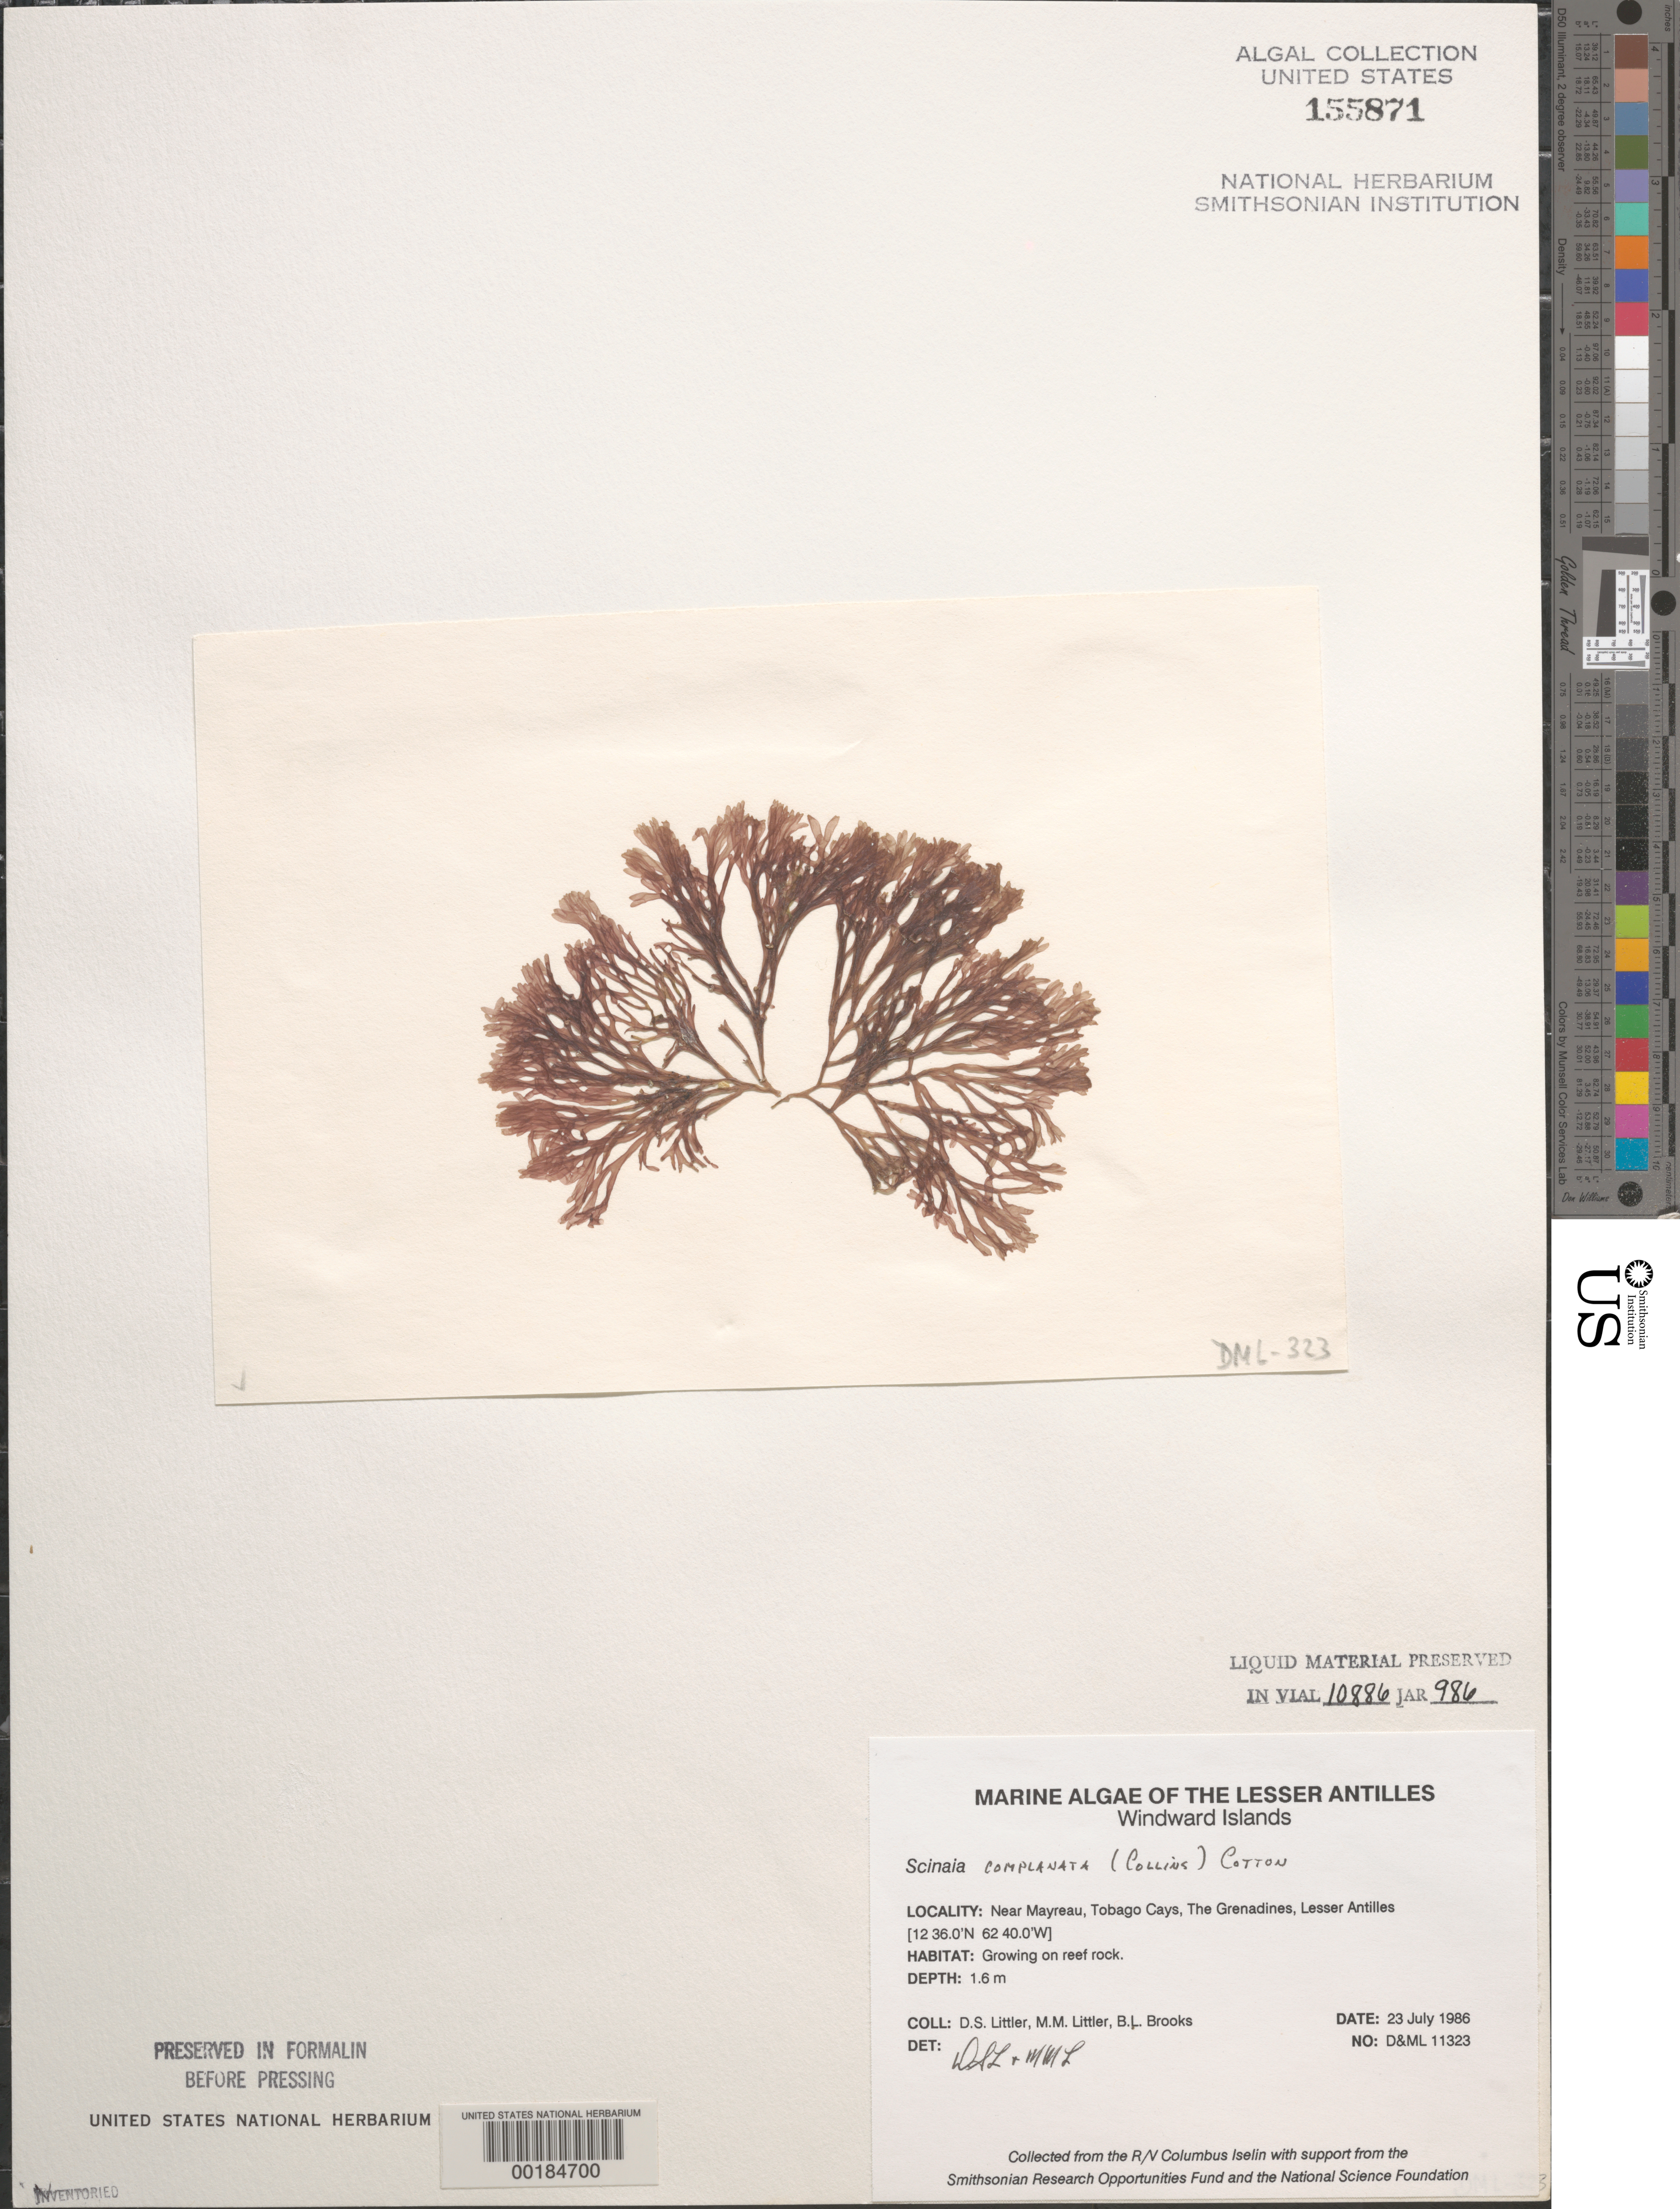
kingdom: Plantae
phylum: Rhodophyta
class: Florideophyceae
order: Nemaliales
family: Scinaiaceae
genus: Scinaia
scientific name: Scinaia complanata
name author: (Collins in Collins et al.) Cotton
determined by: Littler, D. S.; Littler, M. M.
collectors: D. S. Littler, M. M. Littler & B. Brooks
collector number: D&ML 11323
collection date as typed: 23 Jul 1986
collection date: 1986-07-23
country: St. Vincent - Grenadines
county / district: Grenadines Parish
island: Mayreau [Mayereau]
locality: Near Mayreau (Mayereau)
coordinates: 12 36' 00" N, 62 40' 00" W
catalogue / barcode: US 155871